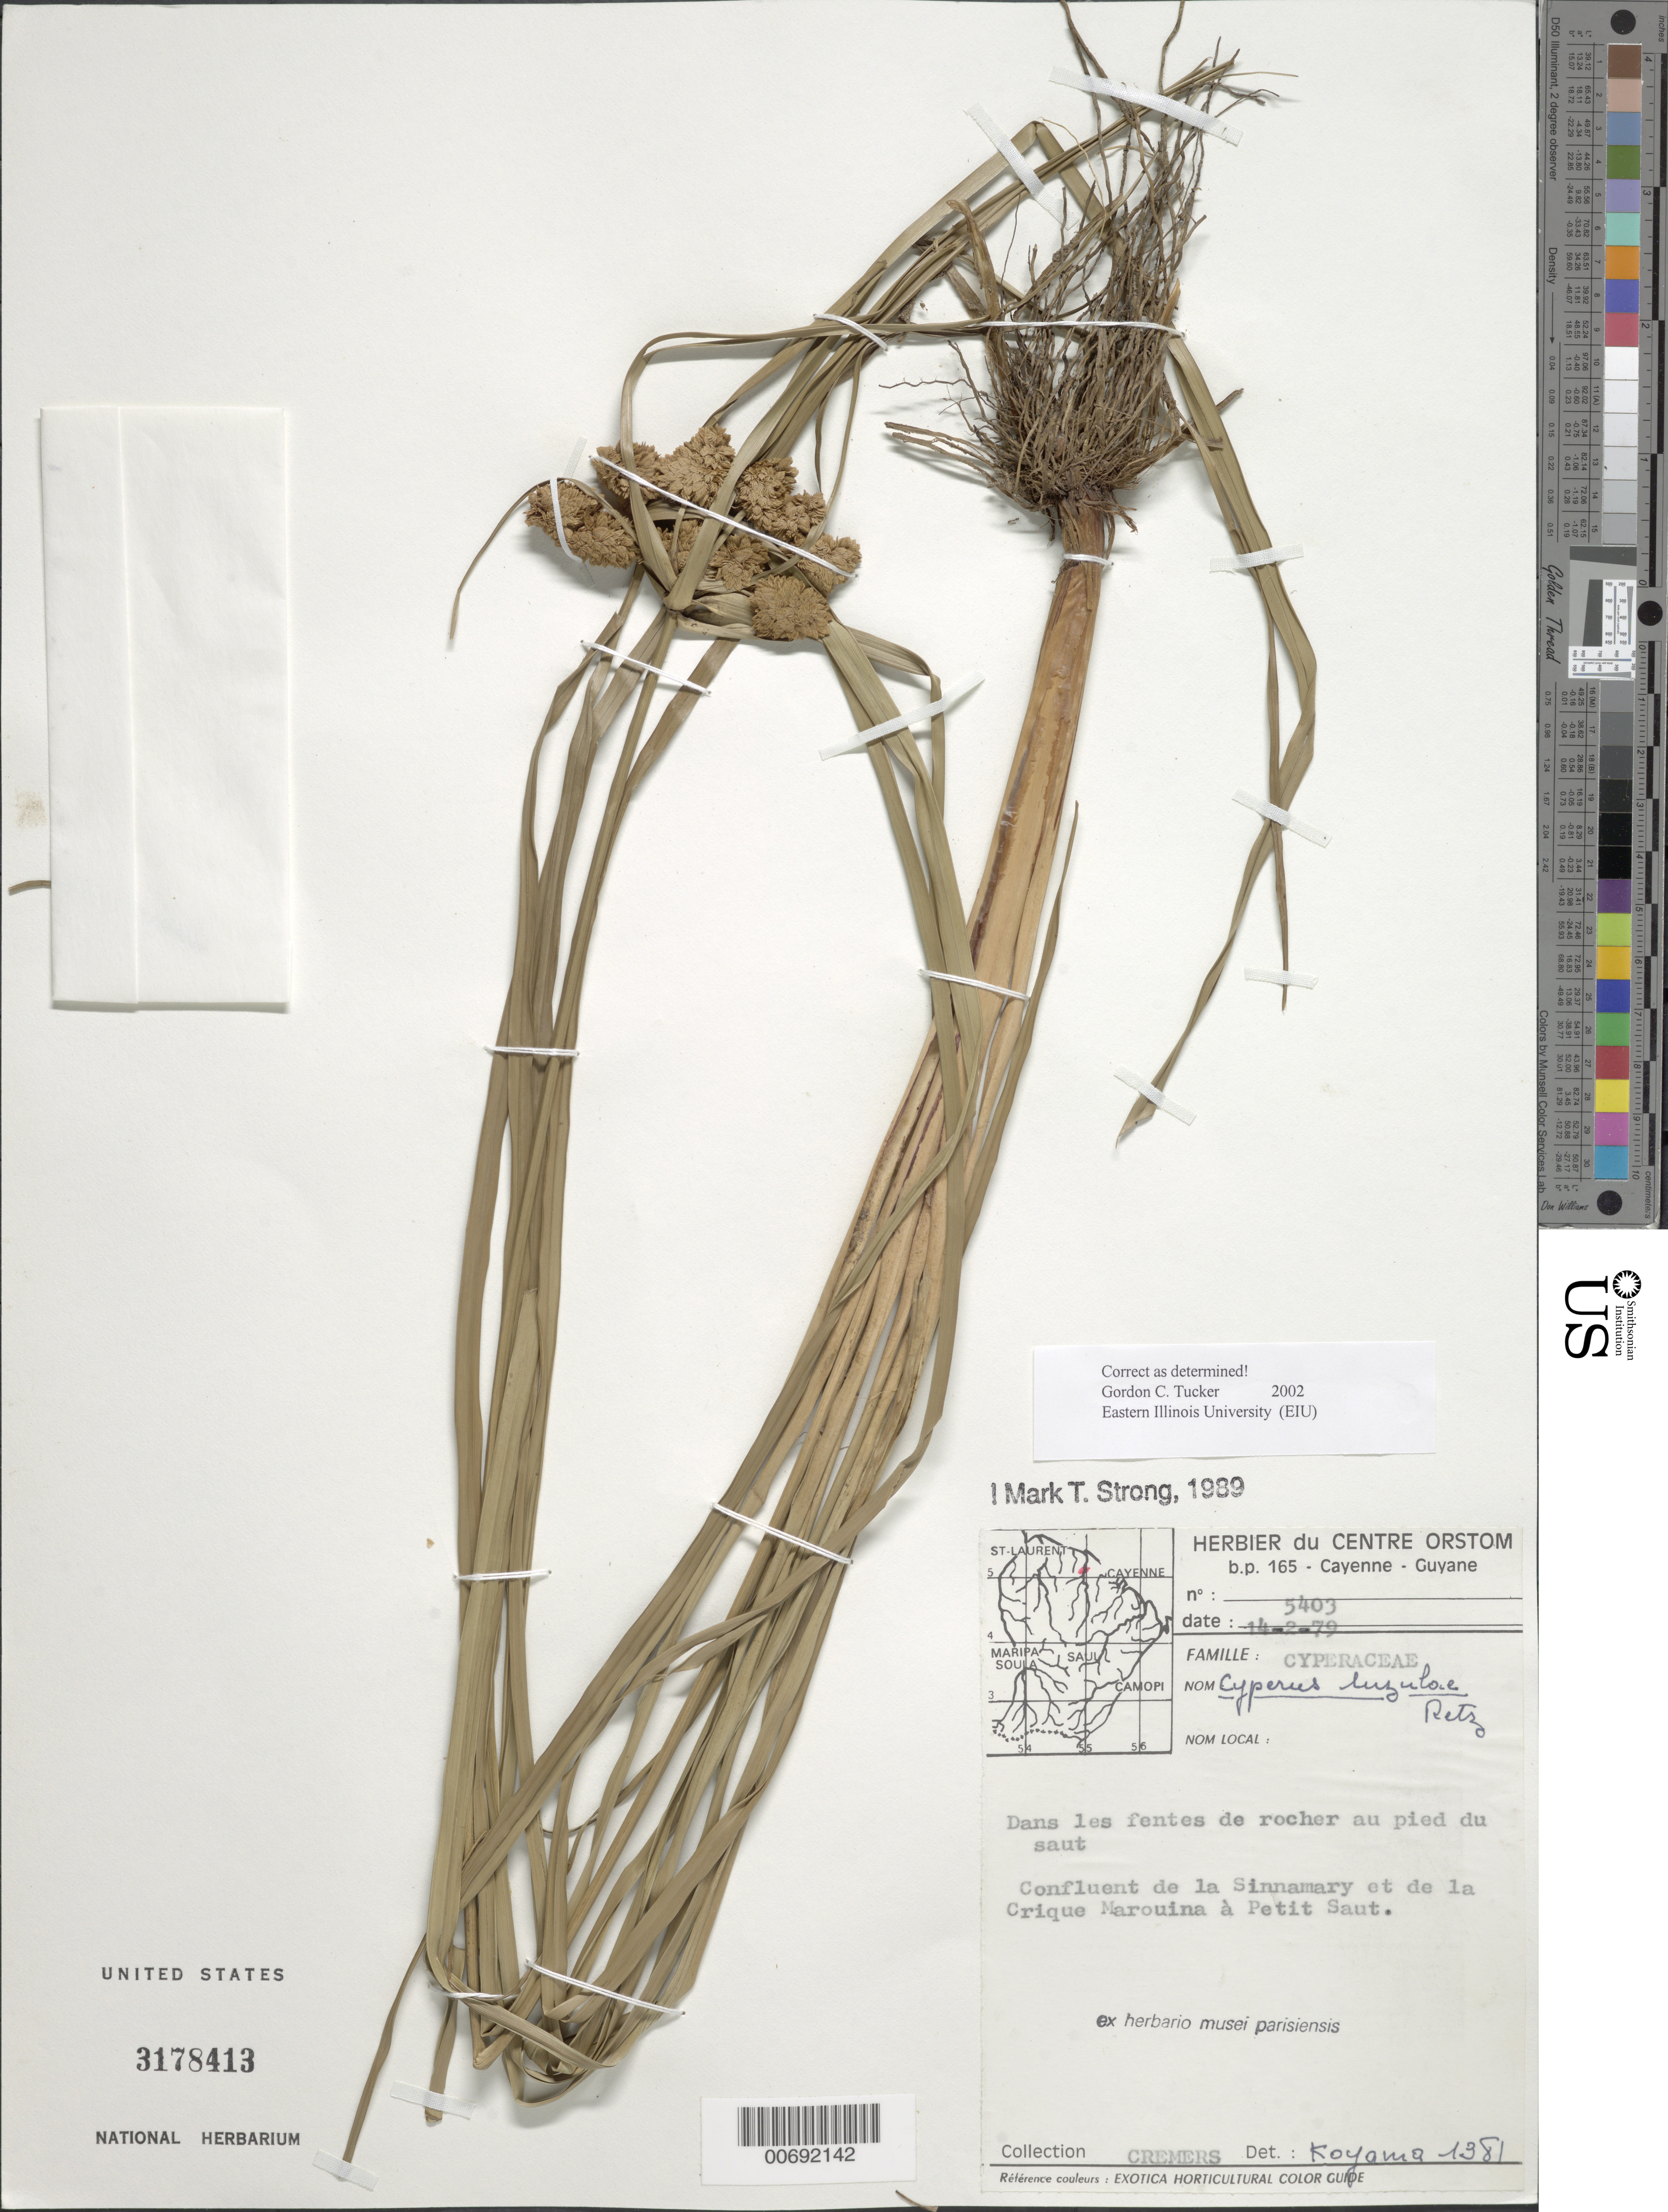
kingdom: Plantae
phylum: Tracheophyta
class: Liliopsida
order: Poales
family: Cyperaceae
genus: Cyperus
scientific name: Cyperus luzulae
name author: (L.) Rottb. ex Retz.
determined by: Tucker, G. C.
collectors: G. Cremers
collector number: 5403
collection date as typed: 14-Feb-79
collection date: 1979-02-14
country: French Guiana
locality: Sinnamary confluent avec de la Crique Marouina a Petit Saut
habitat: Dans les fentes de rocher au pied du saut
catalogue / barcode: US 3178413